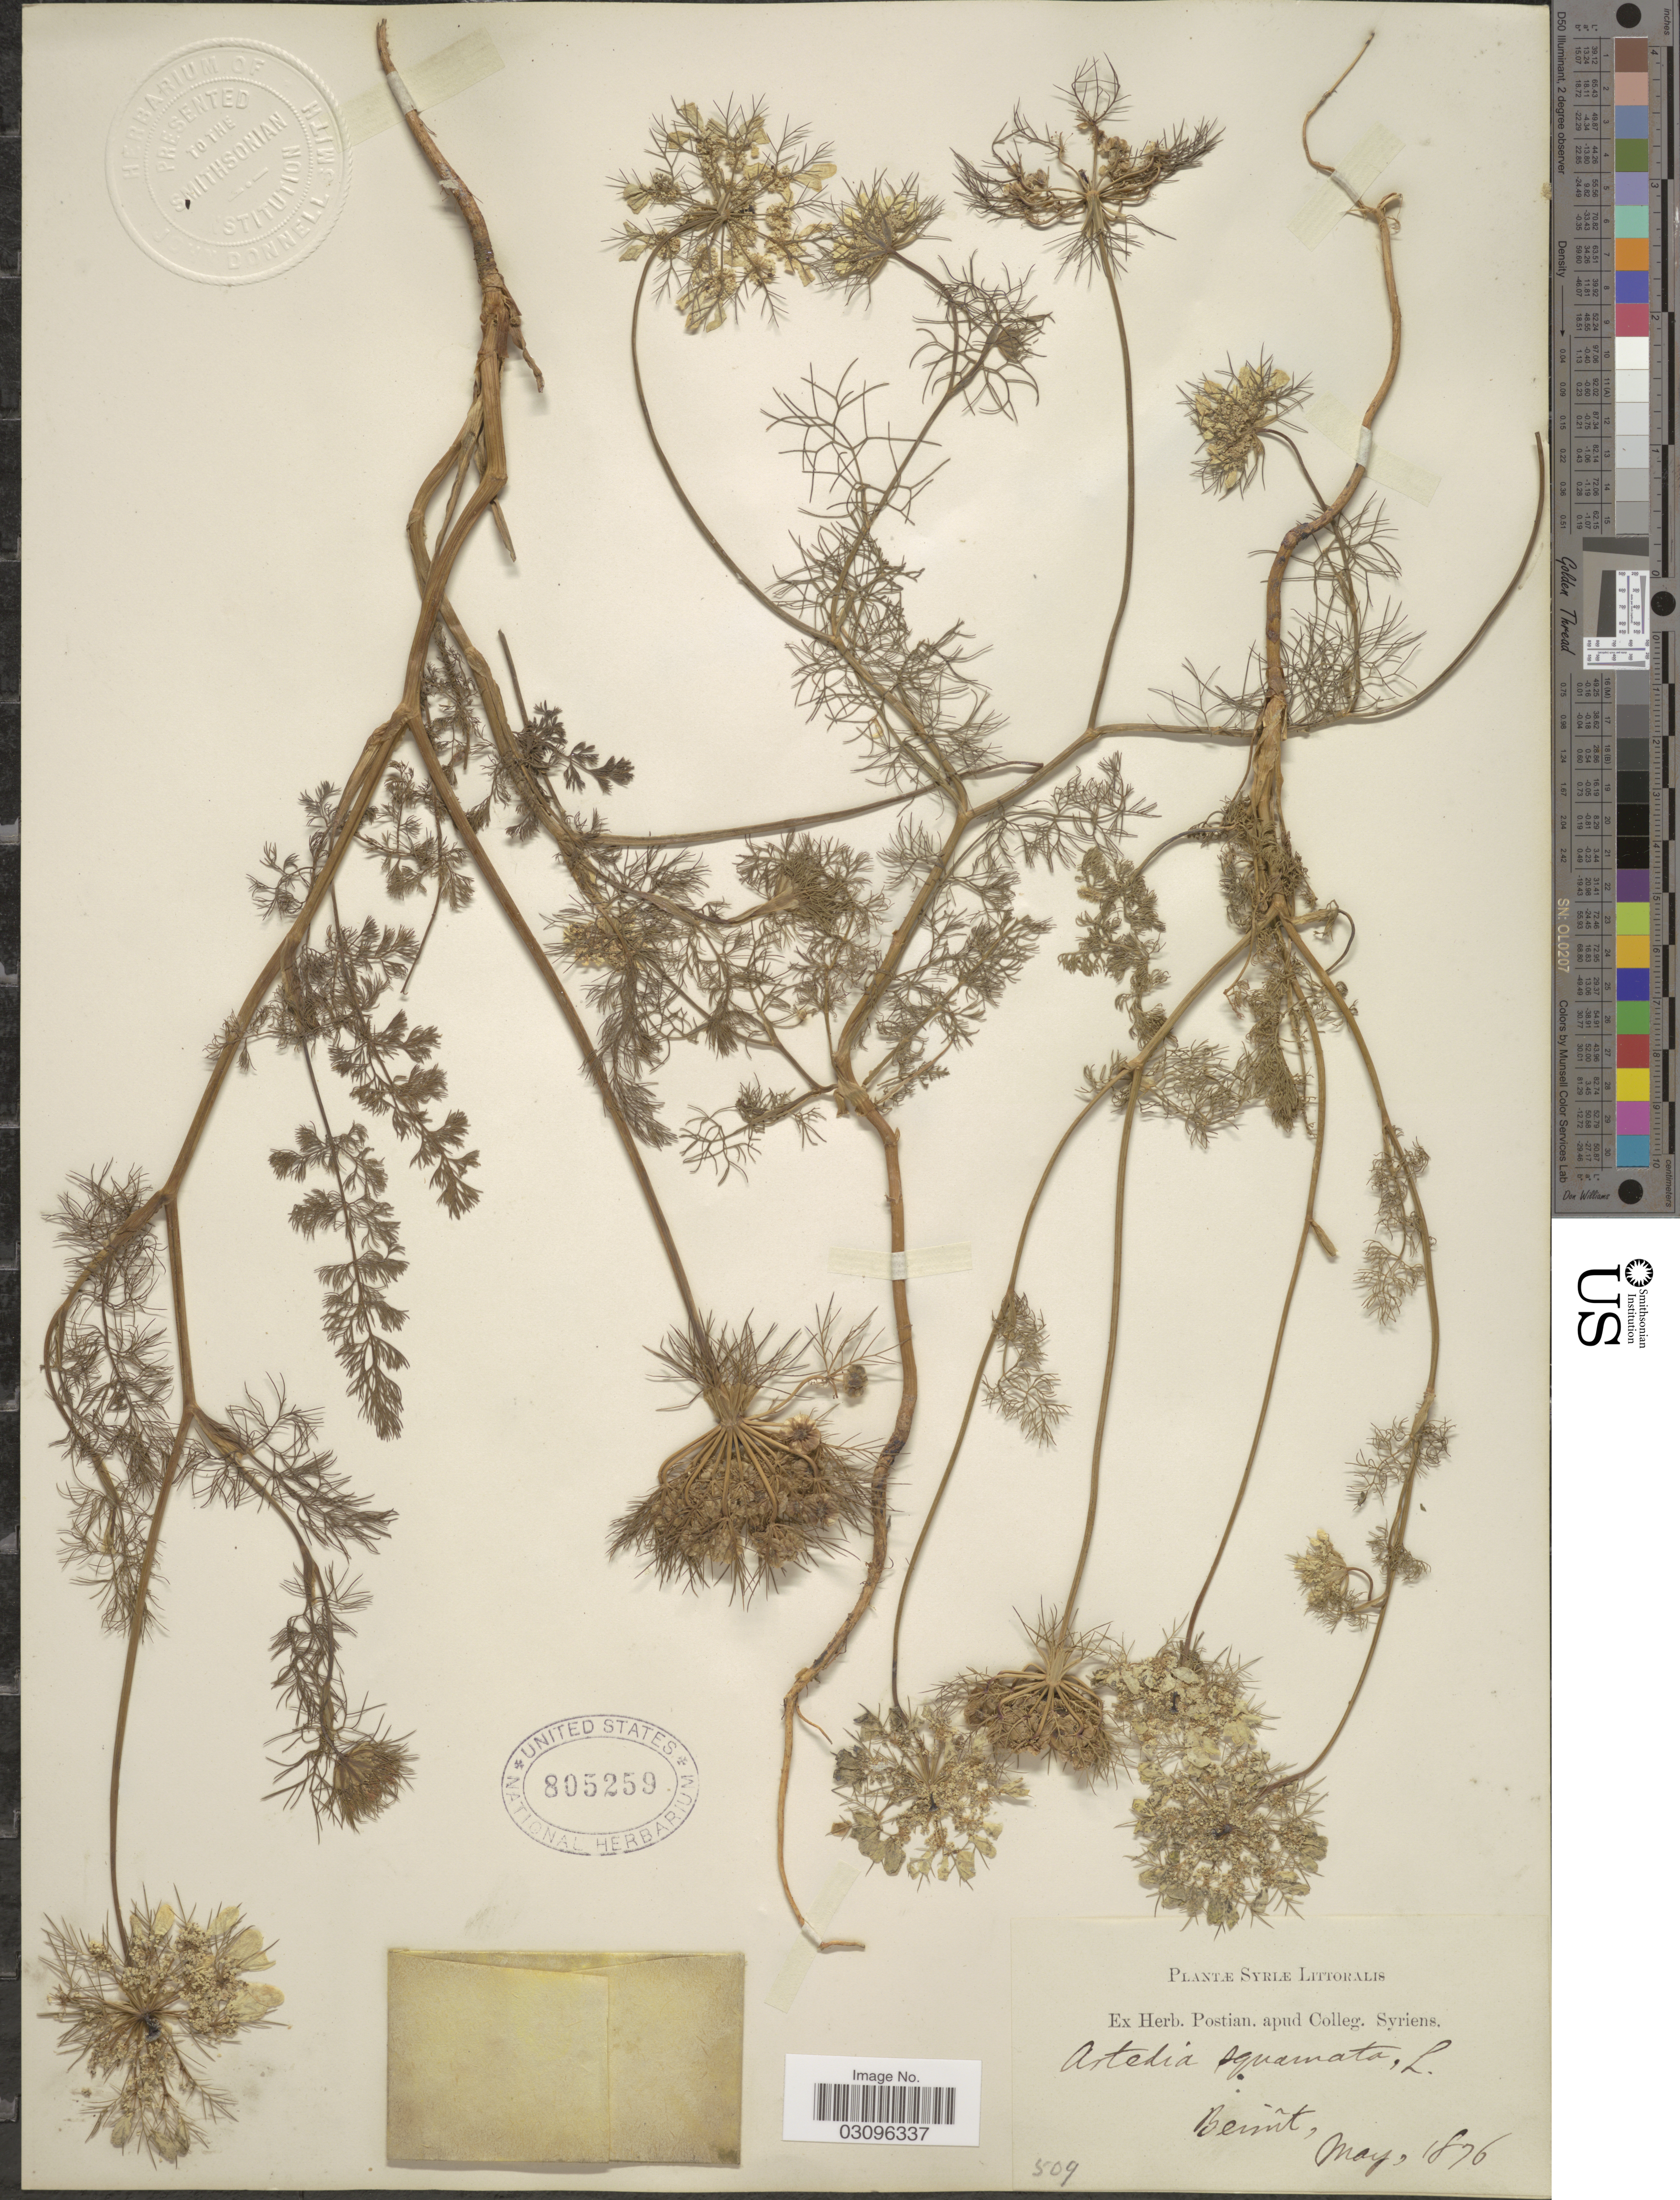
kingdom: Plantae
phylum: Tracheophyta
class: Magnoliopsida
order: Apiales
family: Apiaceae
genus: Artedia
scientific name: Artedia squamata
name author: L.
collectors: ex herb. Postian. apud Colleg. Syriens. Protest. USE "Fannie P. A. Shepard" (10308853) AS PRIMARY COLLECTOR INSTEAD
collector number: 509?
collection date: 1876-05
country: Lebanon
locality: Syriæ Littoralis. Beirut.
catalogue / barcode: US 805259